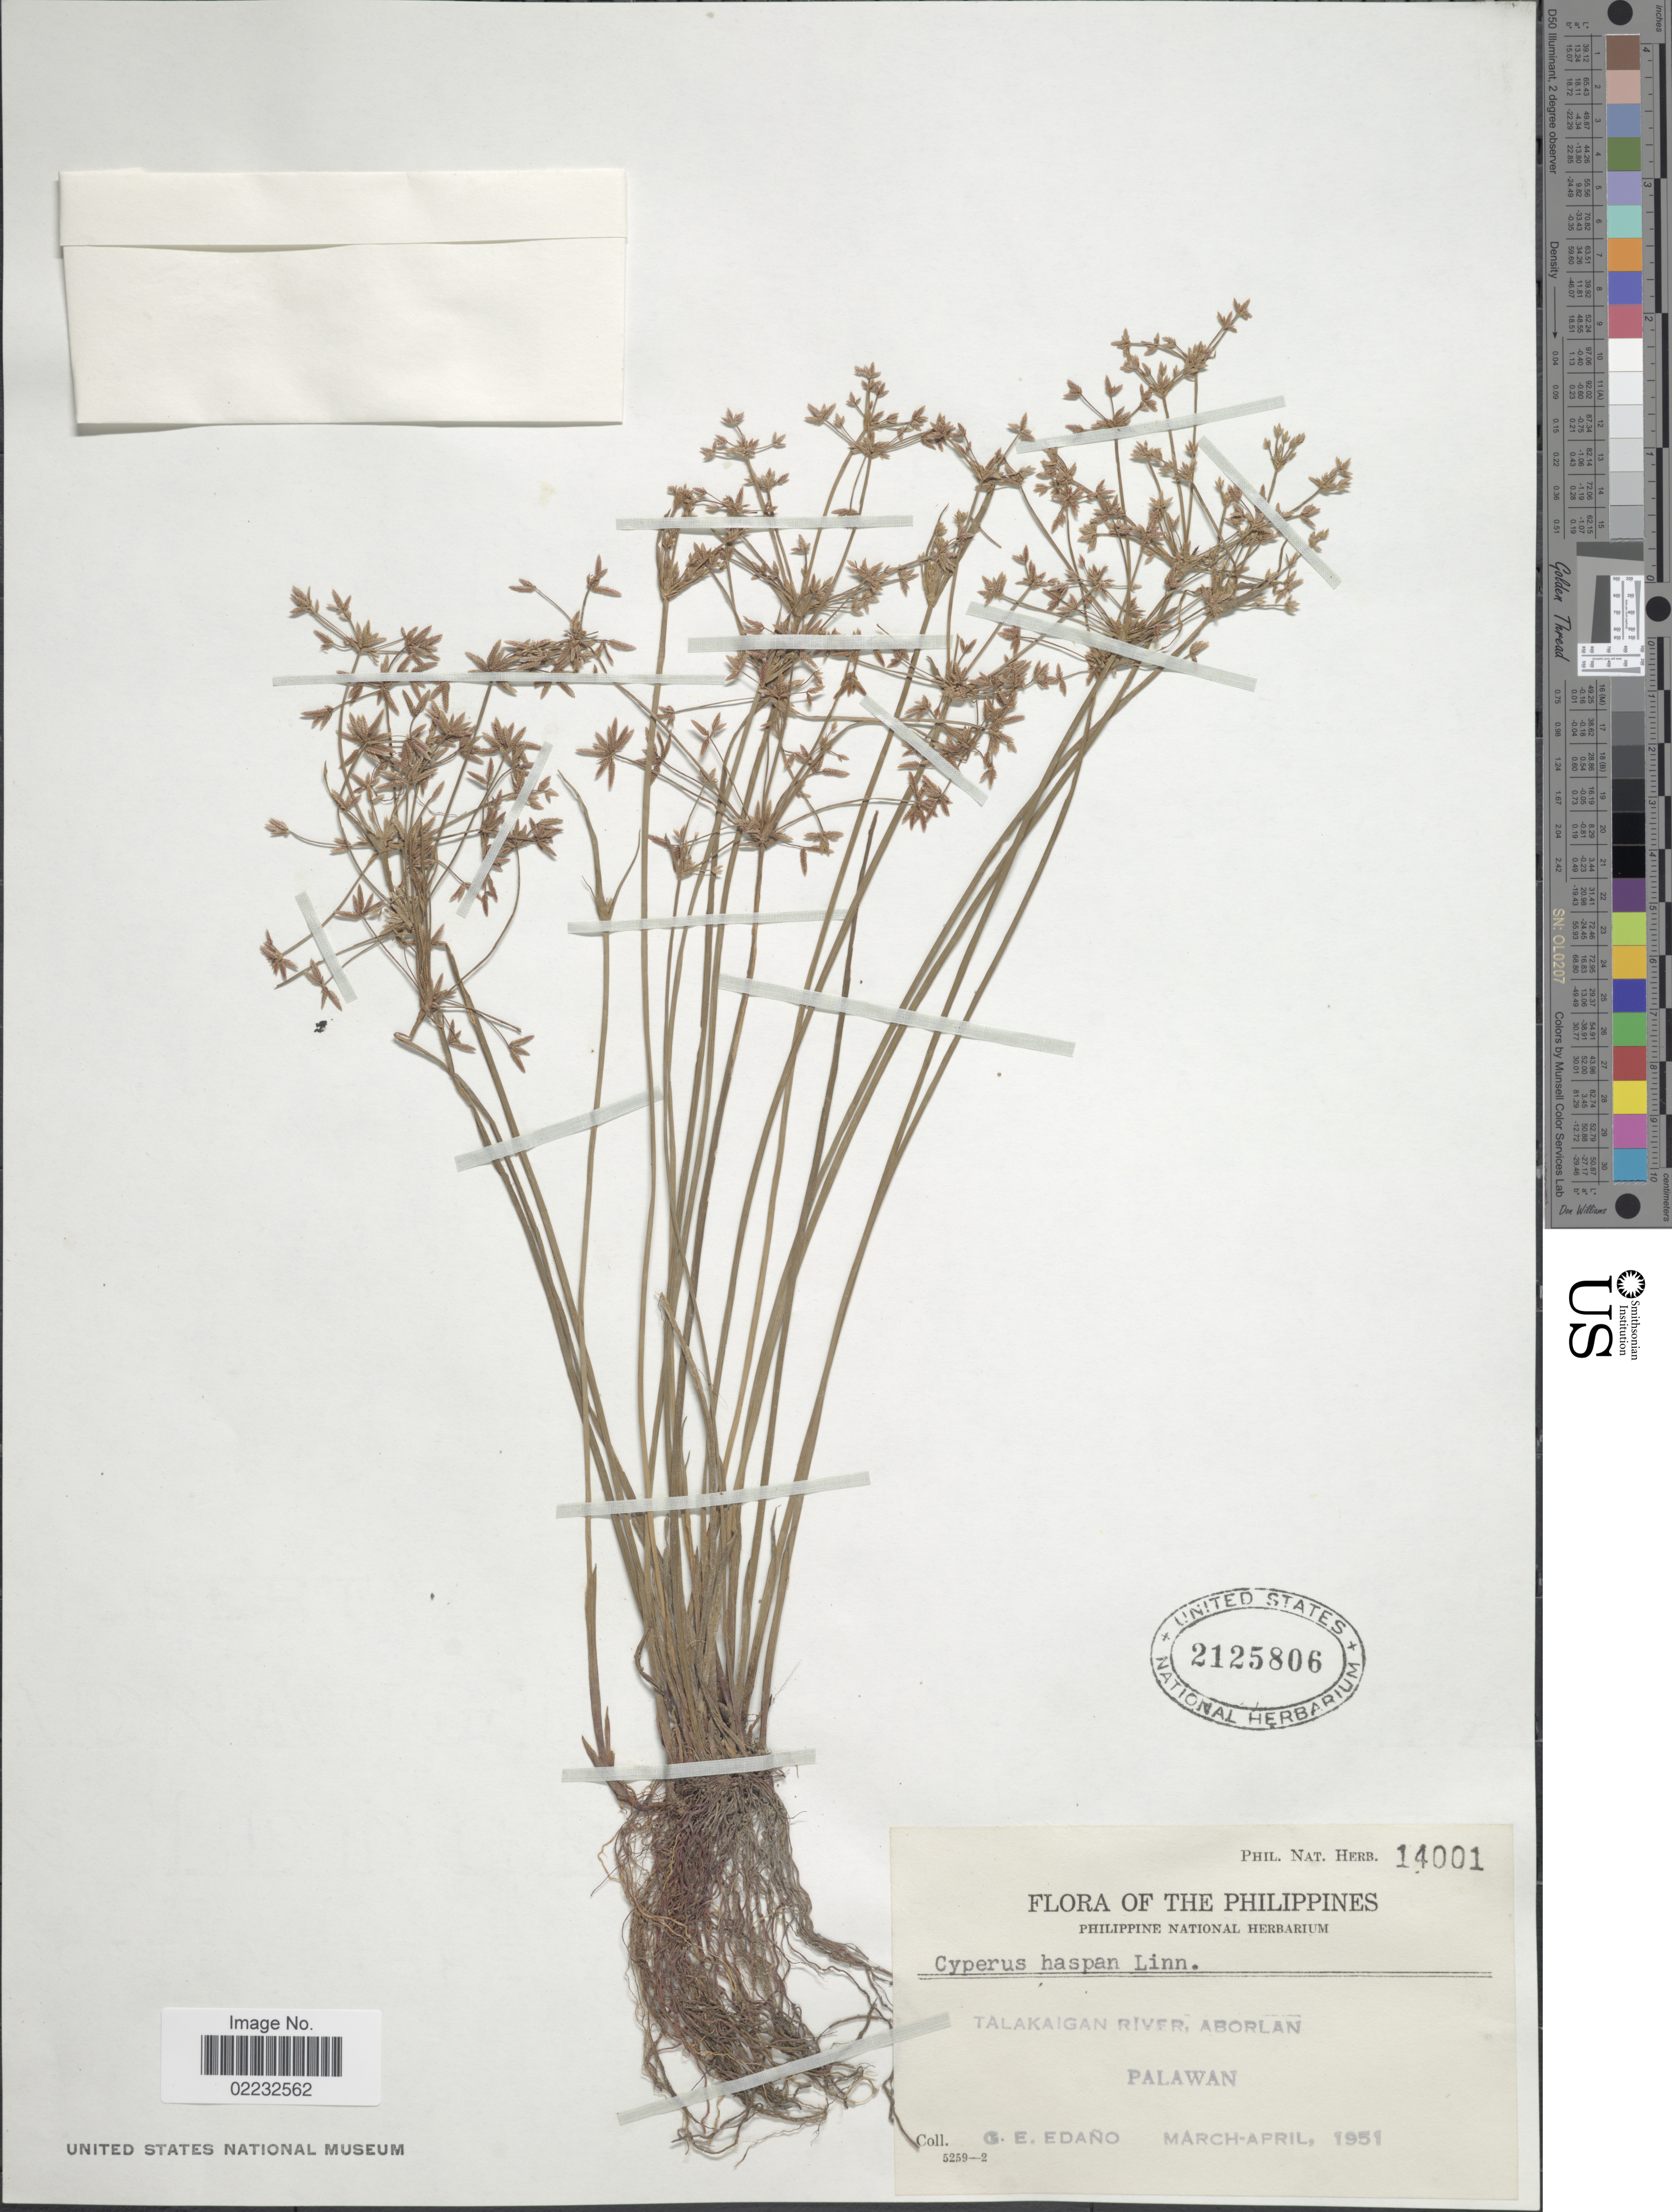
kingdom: Plantae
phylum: Tracheophyta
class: Liliopsida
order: Poales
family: Cyperaceae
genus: Cyperus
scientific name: Cyperus haspan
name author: L.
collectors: G. E. Edaño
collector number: Phil. Nat. Herb.14001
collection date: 1951-03/1951-04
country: Philippines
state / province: Mimaropa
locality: Talakaigan River, Aborlan, Palawan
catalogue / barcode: US 2125806